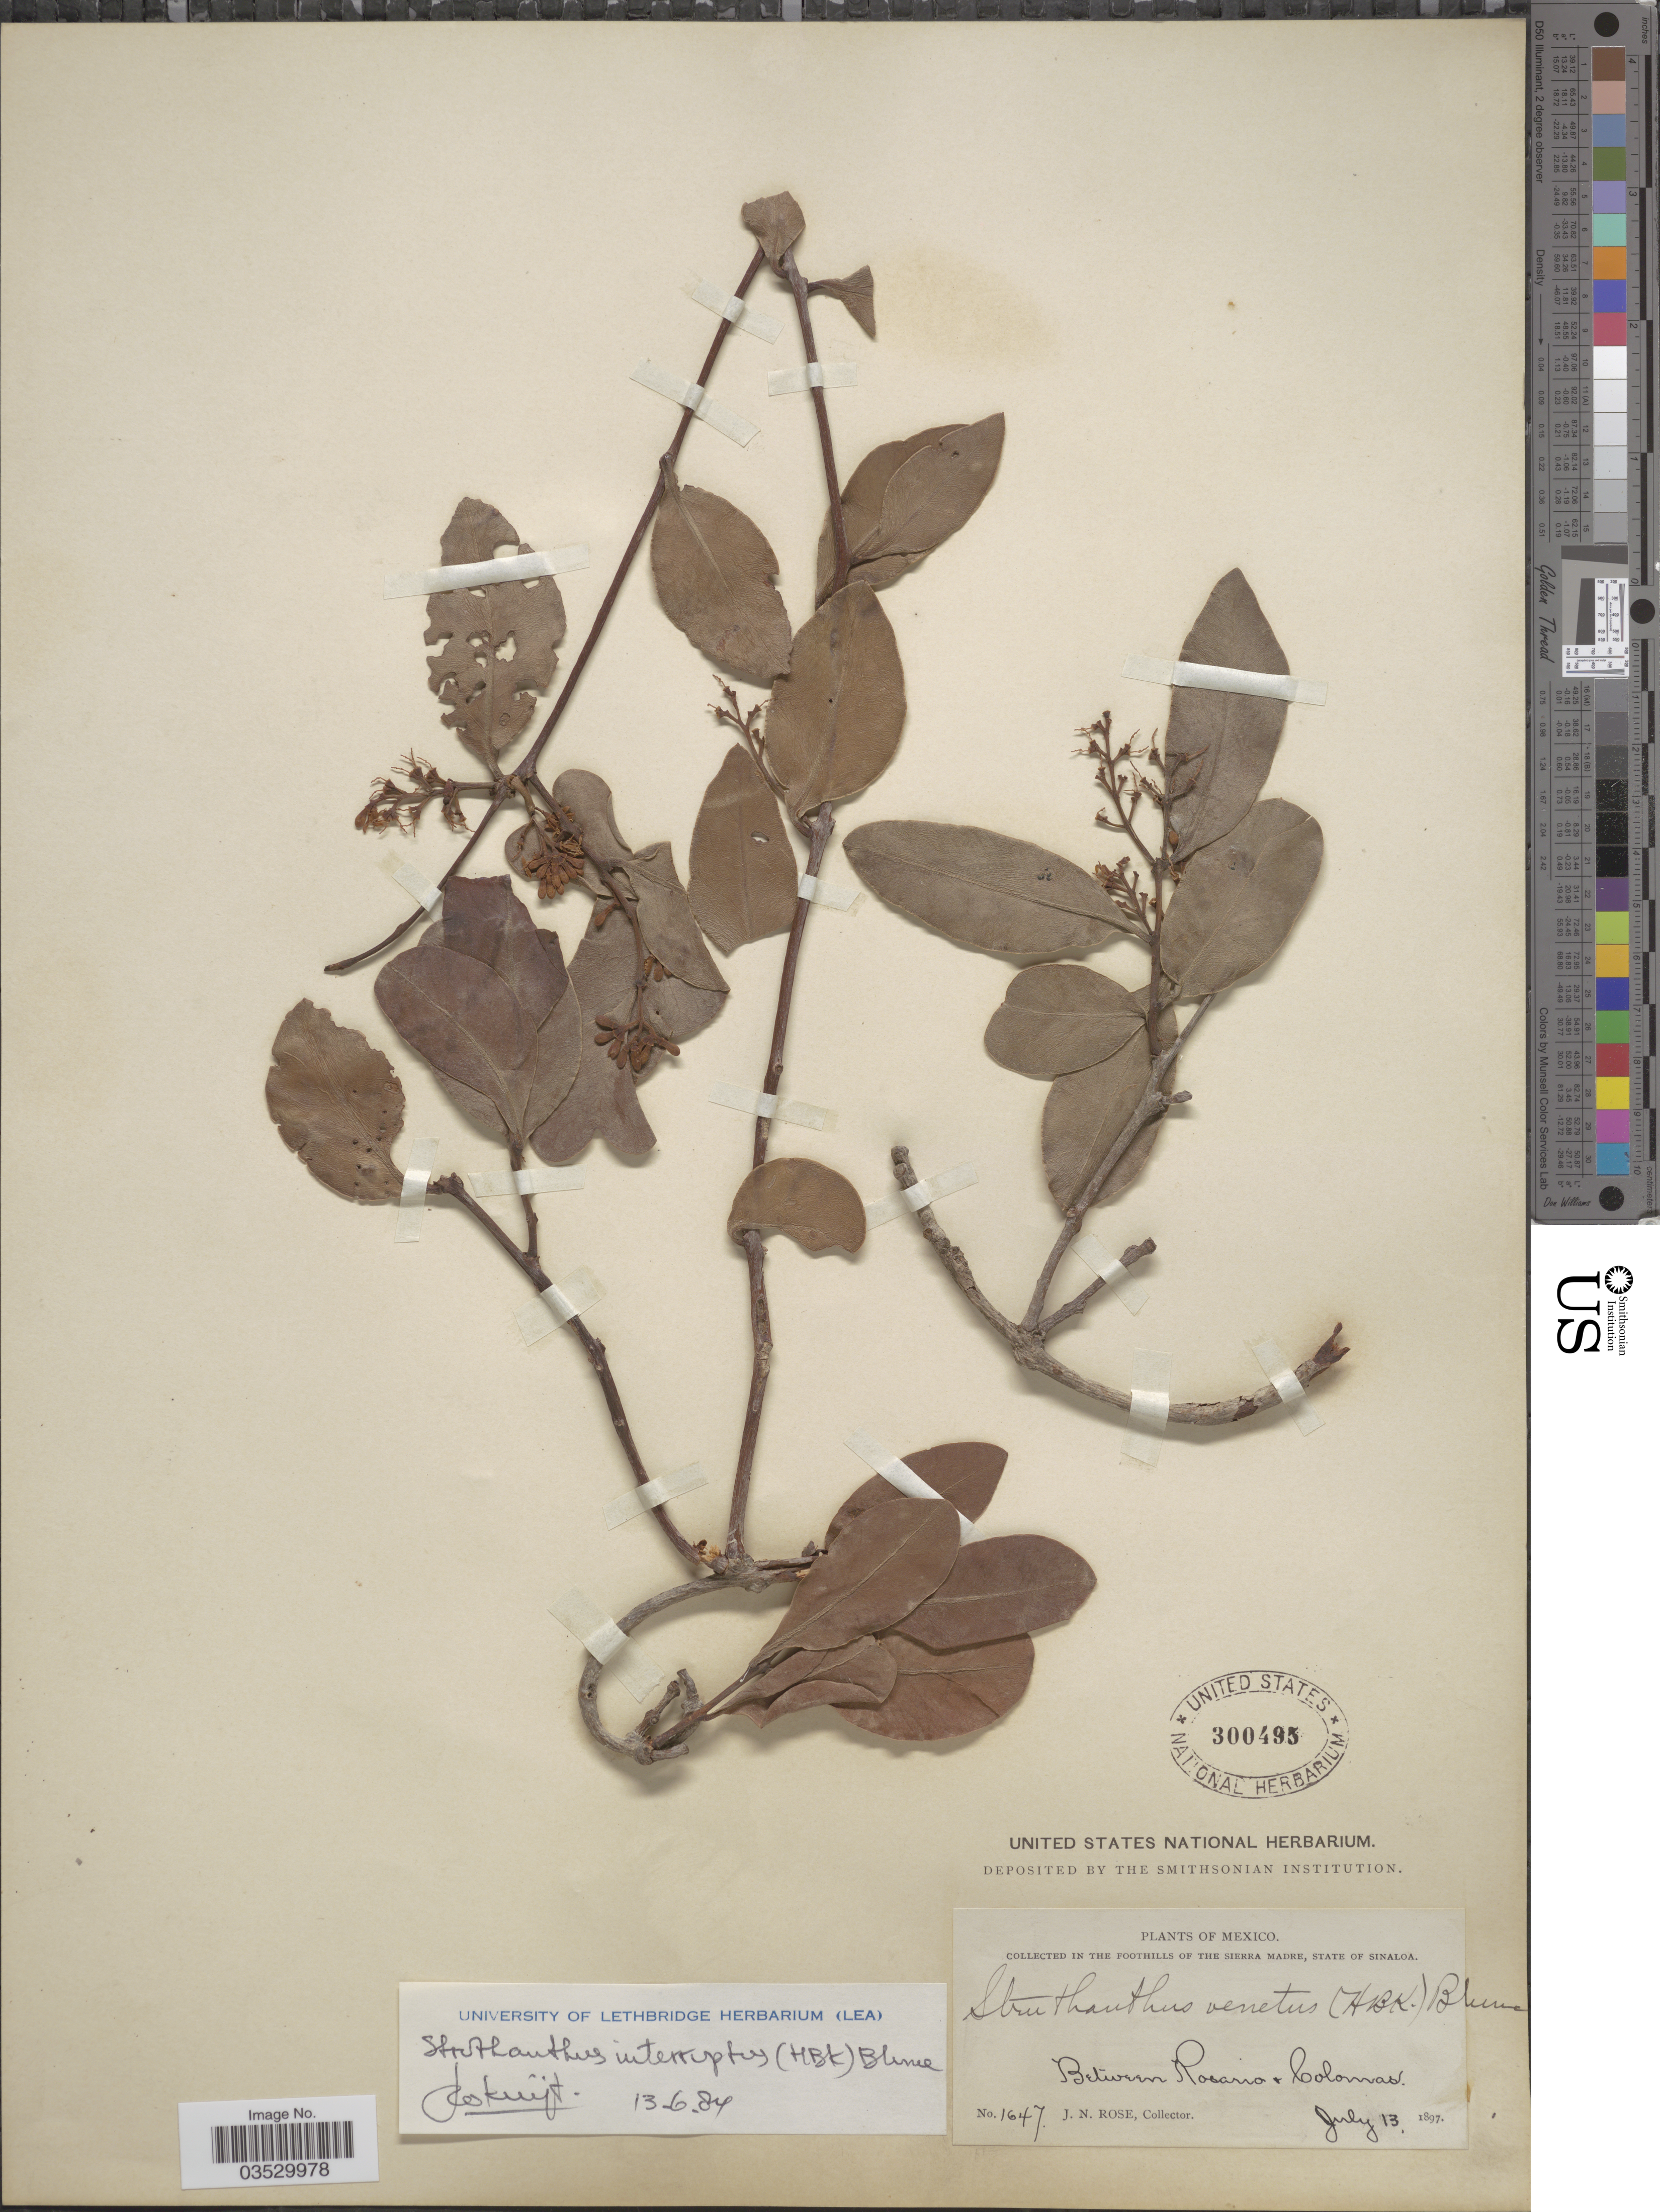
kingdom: Plantae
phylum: Tracheophyta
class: Magnoliopsida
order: Santalales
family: Loranthaceae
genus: Struthanthus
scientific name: Struthanthus interruptus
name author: (Kunth) G. Don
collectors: J. N. Rose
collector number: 1647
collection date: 1897-07-13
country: Mexico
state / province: Sinaloa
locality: In the foothills of the Sierra Madre. Between Rosario & Colomas.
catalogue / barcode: US 300495